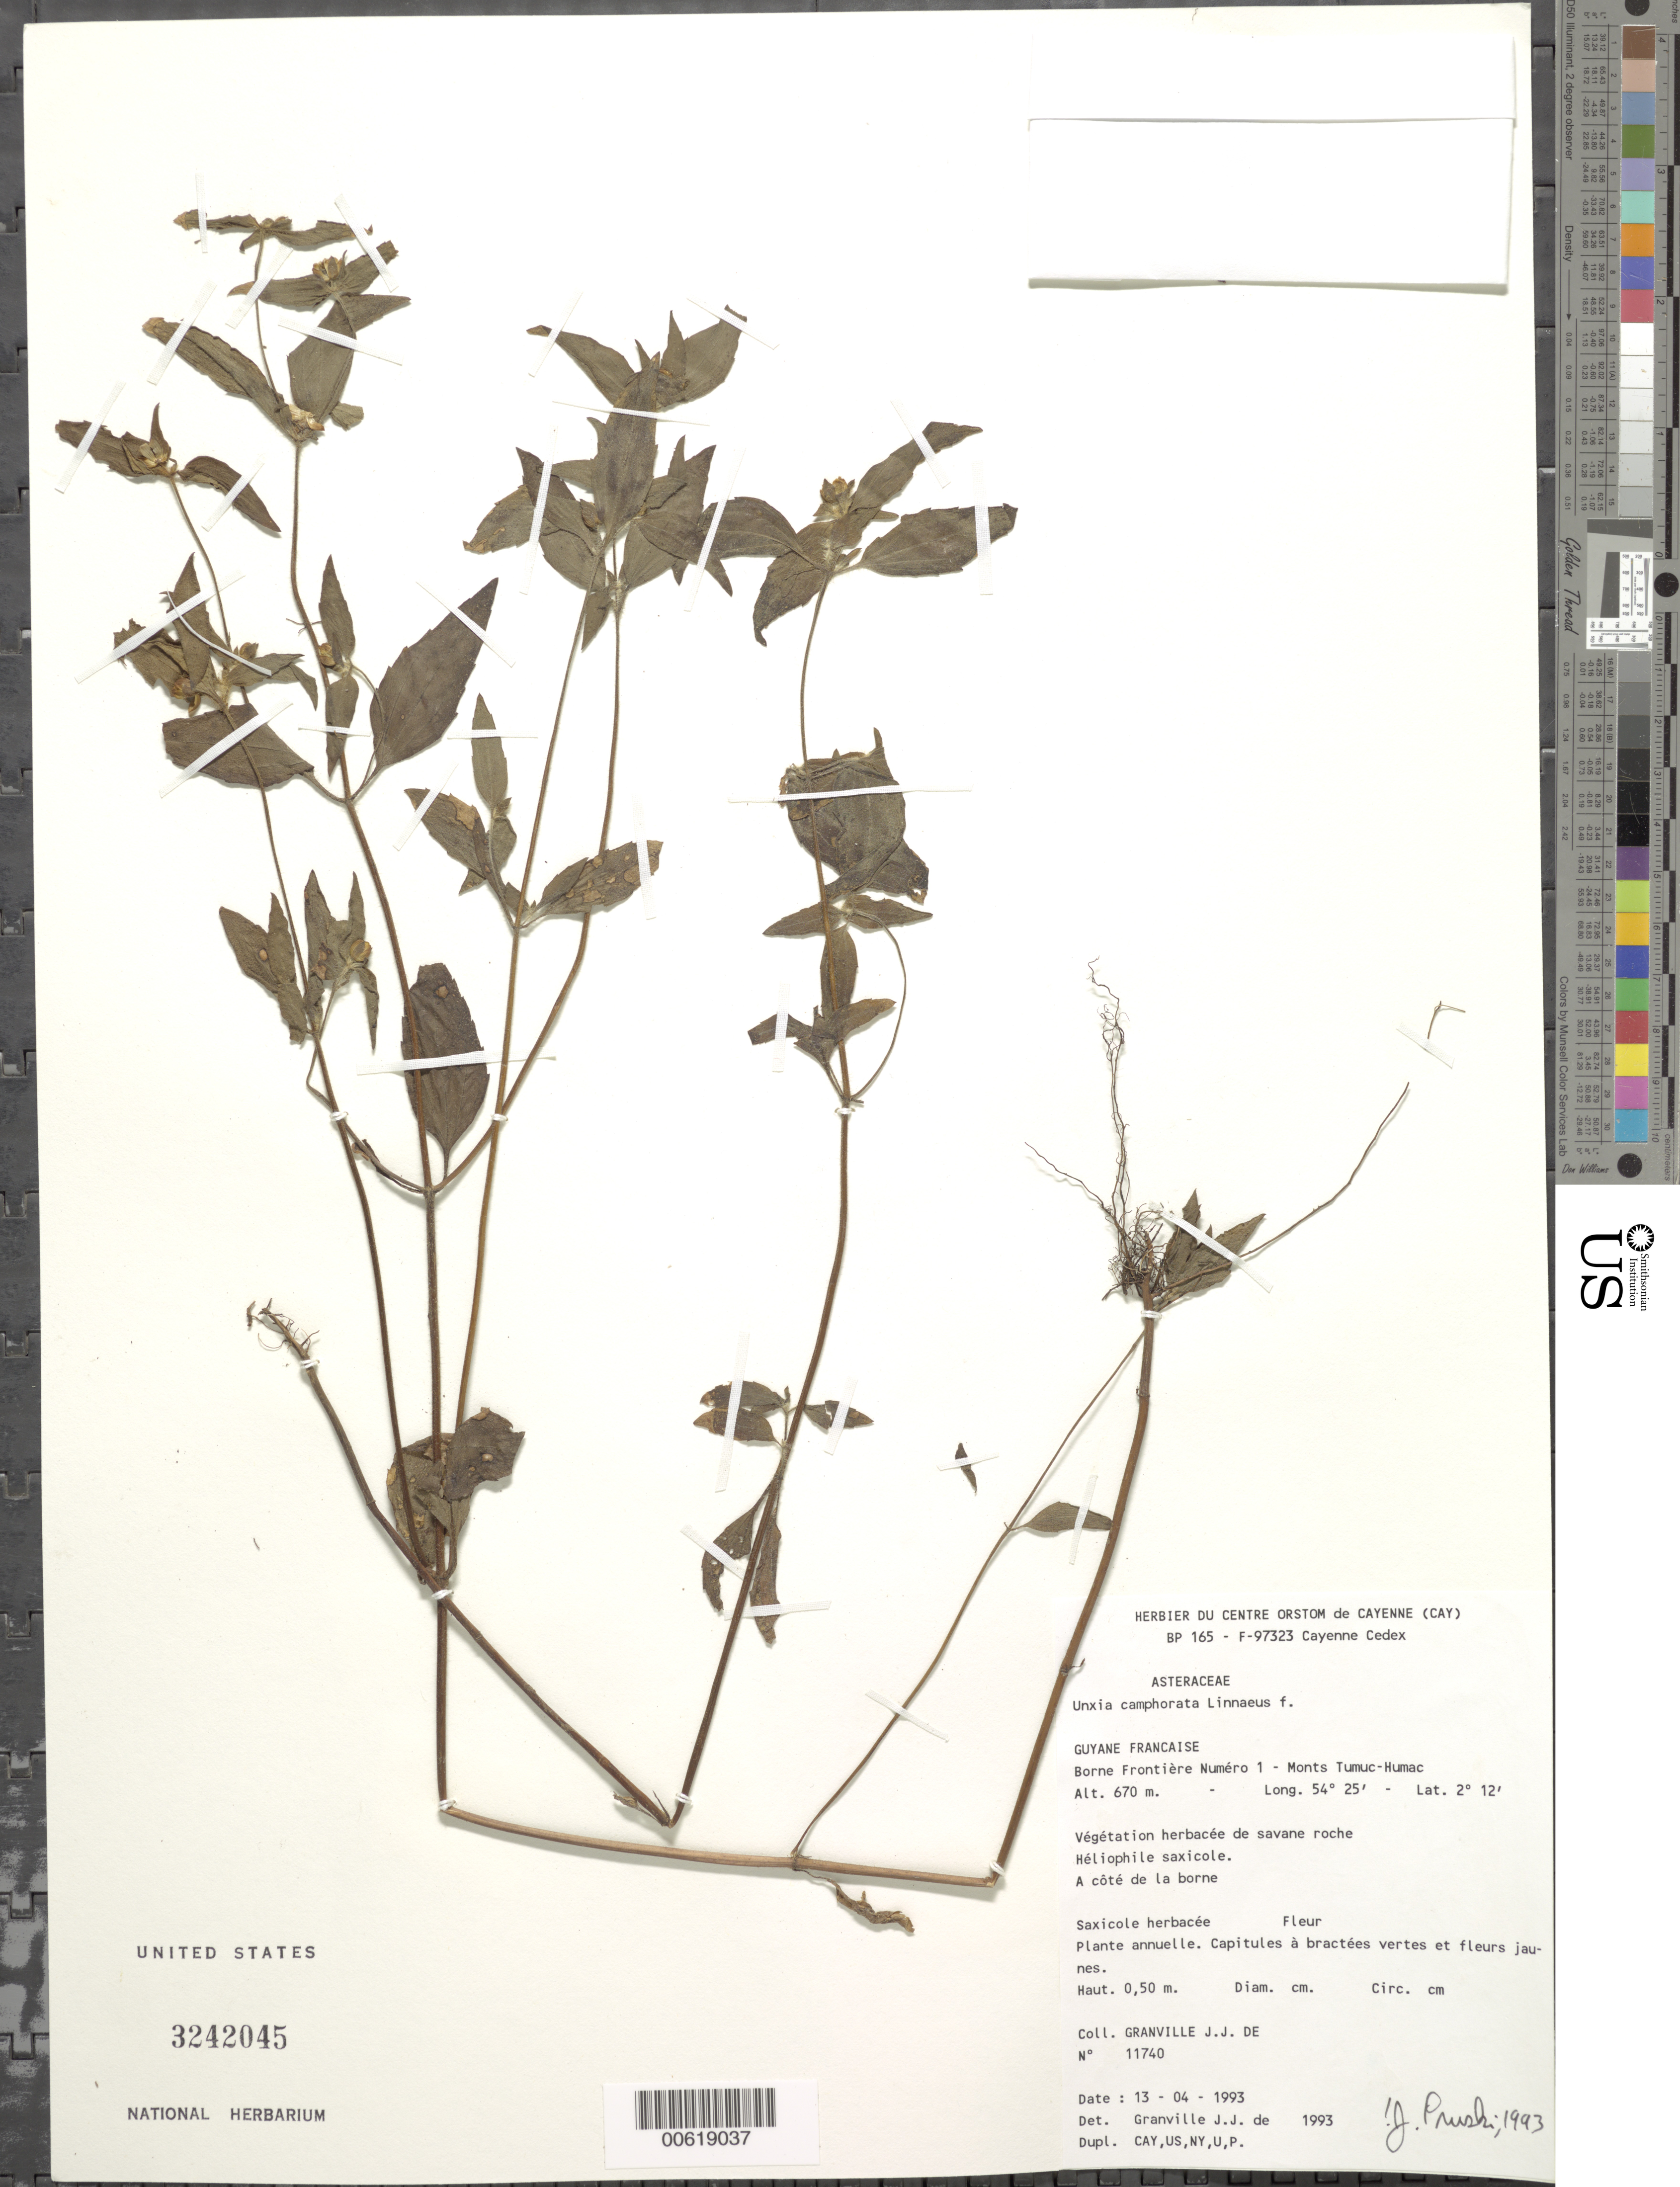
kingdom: Plantae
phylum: Tracheophyta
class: Magnoliopsida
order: Asterales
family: Asteraceae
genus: Unxia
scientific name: Unxia camphorata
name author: L. f.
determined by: Pruski, J. F.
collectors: J.-J. de Granville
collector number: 11740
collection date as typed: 13-Apr-93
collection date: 1993-04-13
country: French Guiana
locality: Monts Tumuc-Humac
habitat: Vegetation herbacee de savane roche, heliophile saxicole; a cote dela borne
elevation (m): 670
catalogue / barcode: US 3242045